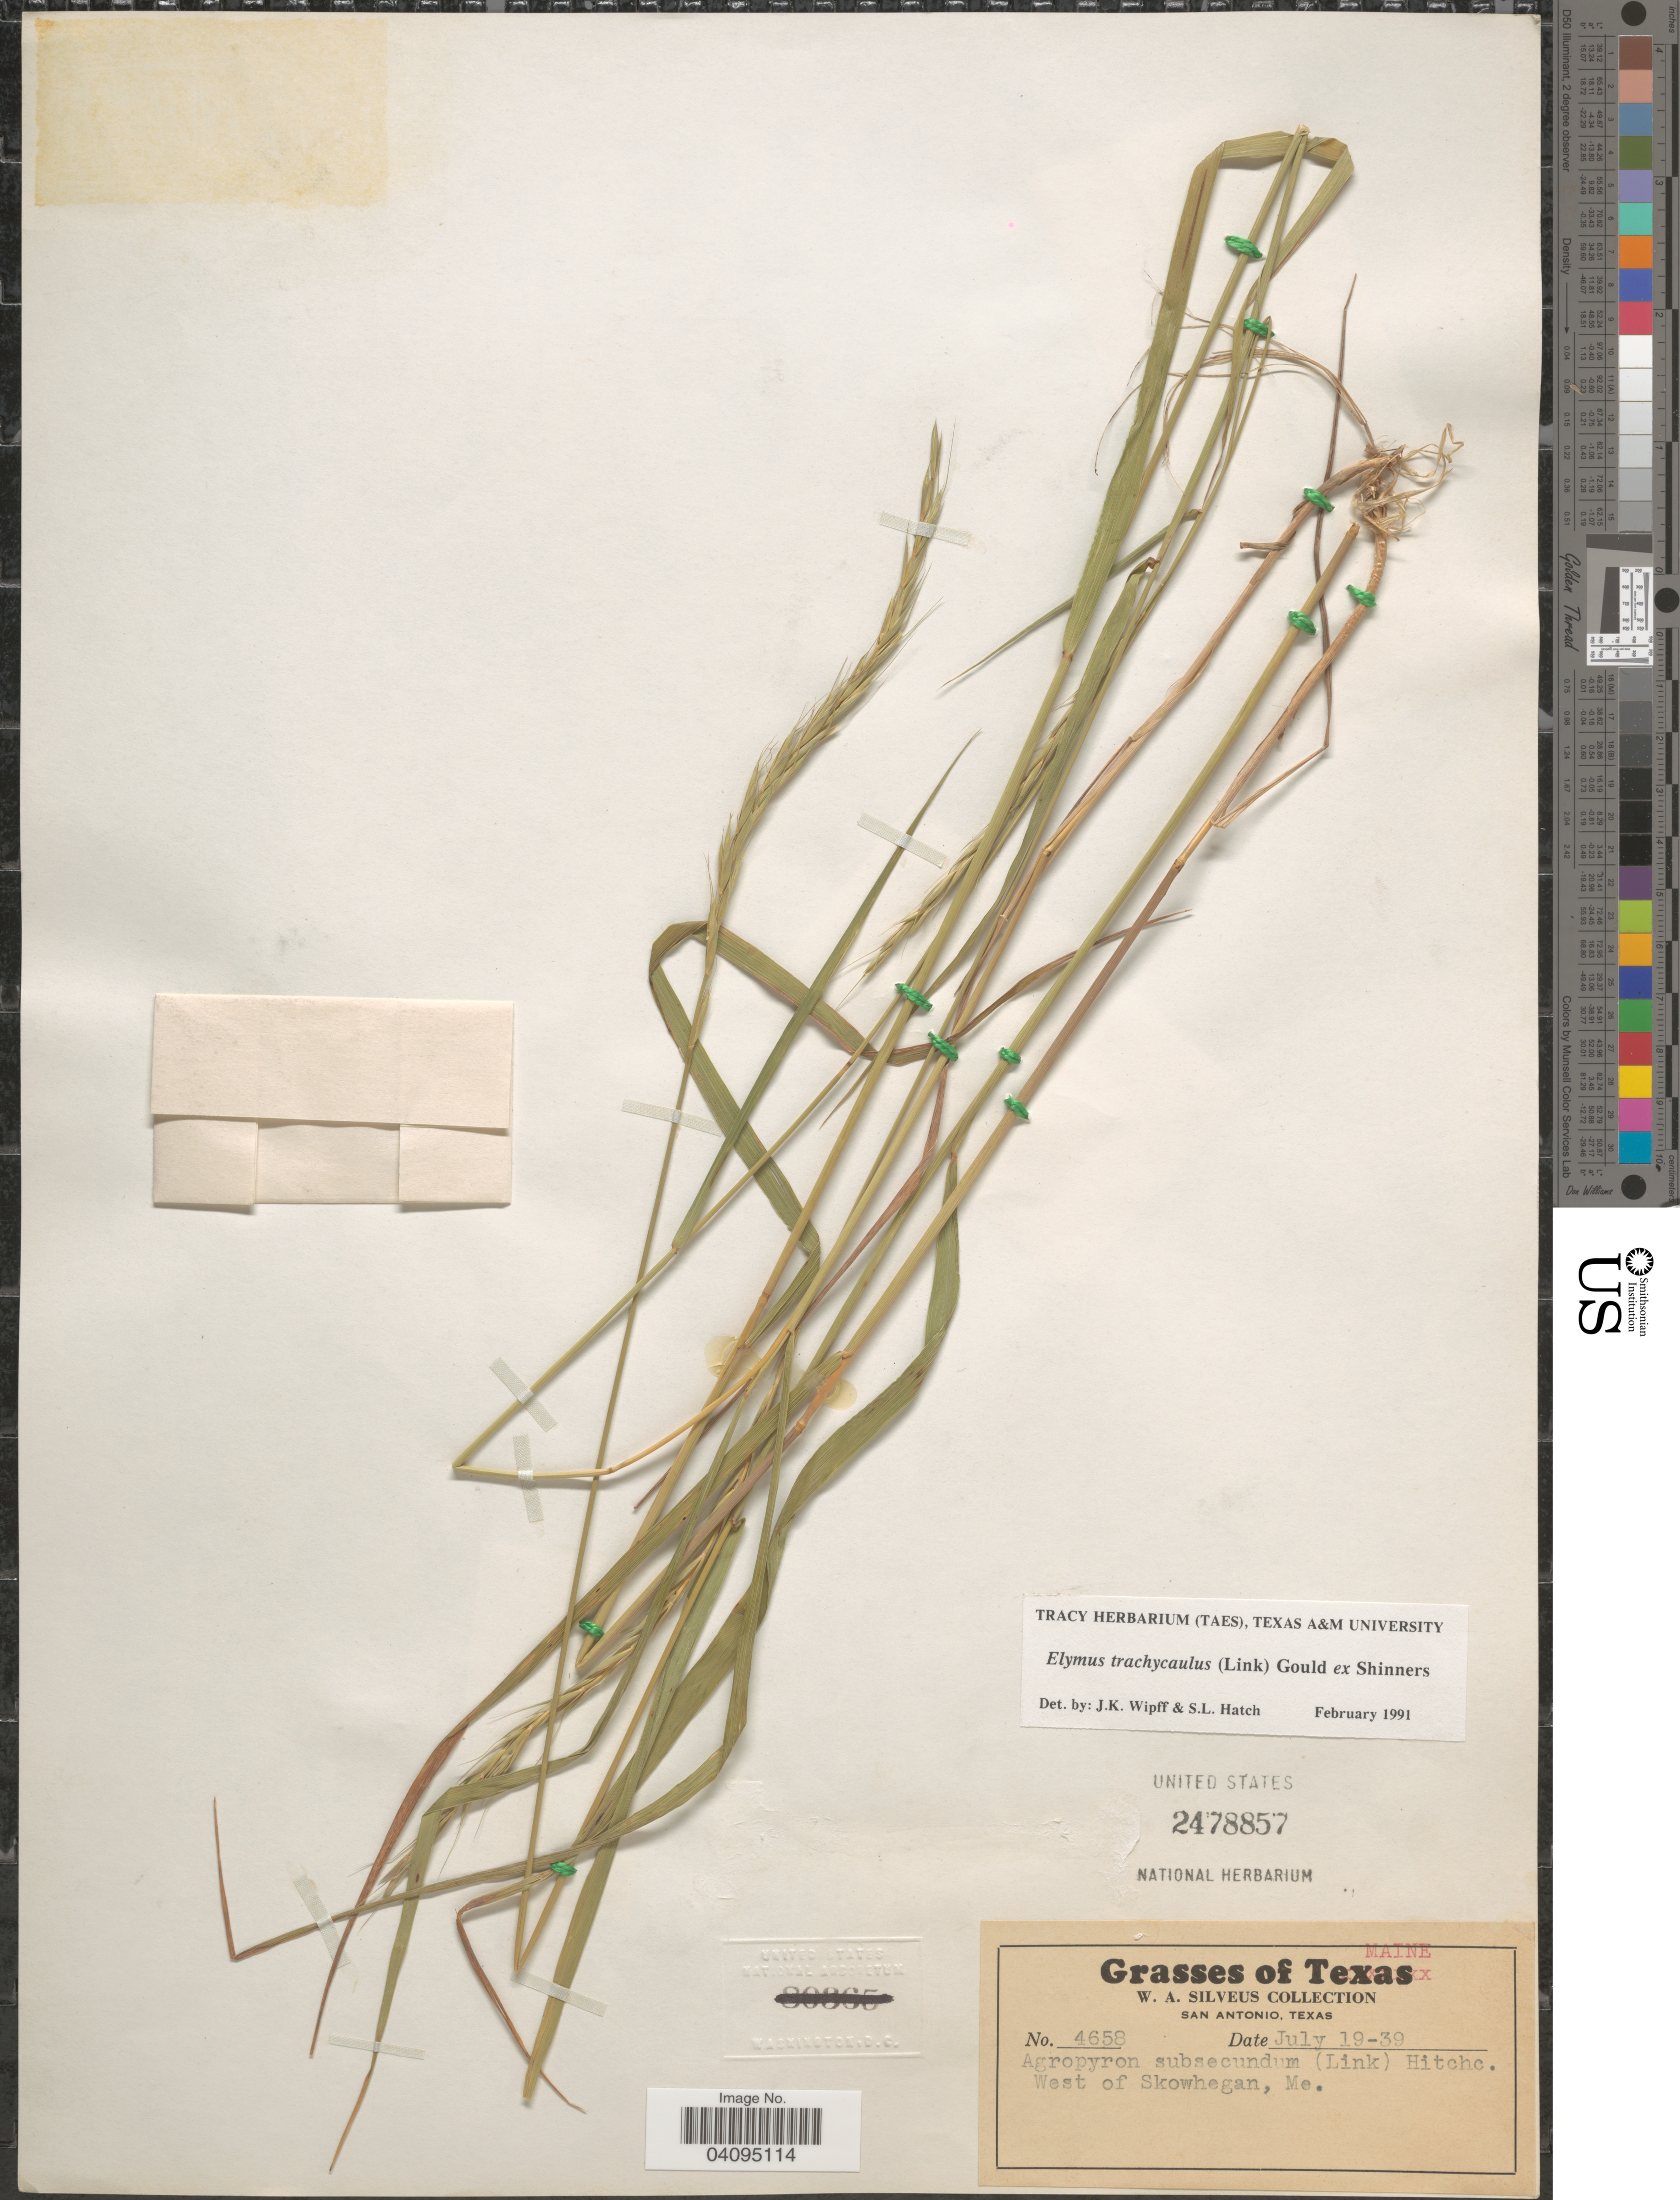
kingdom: Plantae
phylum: Tracheophyta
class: Liliopsida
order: Poales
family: Poaceae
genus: Elymus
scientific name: Elymus trachycaulus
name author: (Link) Gould ex Shinners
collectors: W. Silveus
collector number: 4658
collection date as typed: Transcribed d/m/y: 19/7/39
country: United States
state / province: Maine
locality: West of Skowhegan.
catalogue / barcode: US 2478857